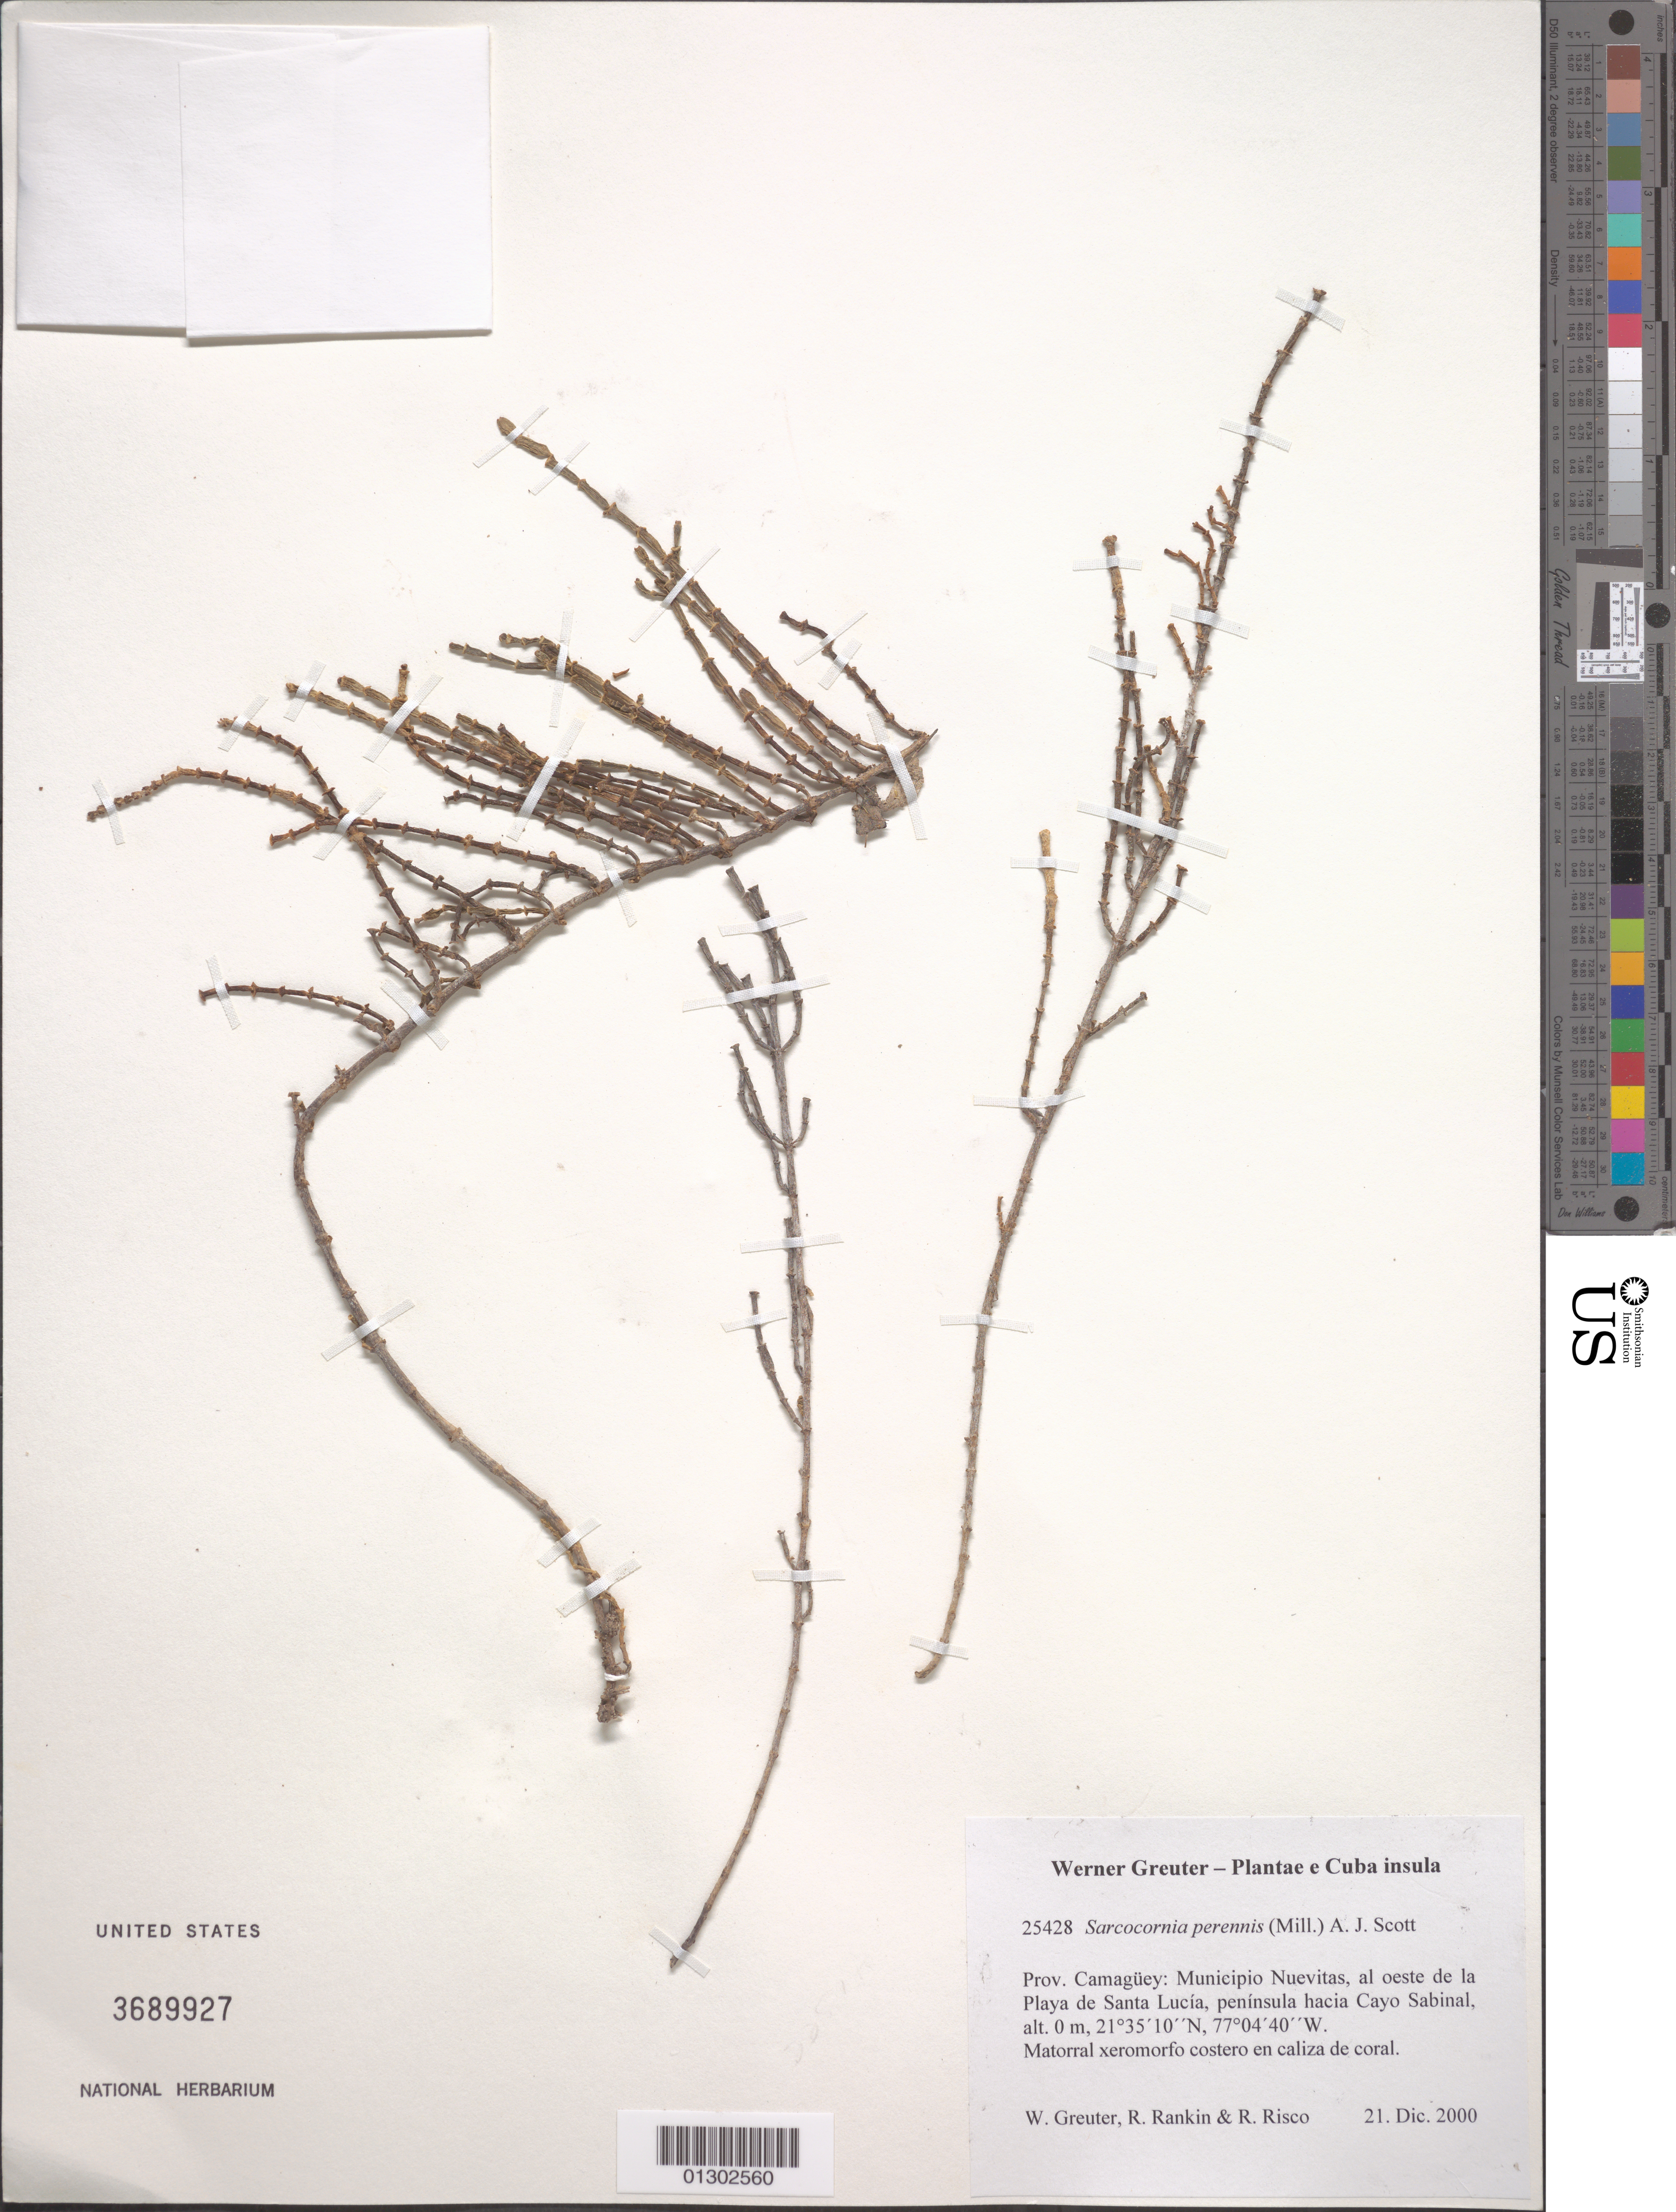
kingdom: Plantae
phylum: Tracheophyta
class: Magnoliopsida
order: Caryophyllales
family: Amaranthaceae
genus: Salicornia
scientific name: Salicornia perennis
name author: Mill.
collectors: W. R. Greuter, R. Rankin Rodriguez & R. Risco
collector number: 25428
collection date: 2000-12-21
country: Cuba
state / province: Camagüey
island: Cuba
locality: Municipio Nuevitas, al oeste de la Playa de Santa Lucía, península hacia Cayo Sabinal.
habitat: Matorral xeromorfo costero en caliza de coral.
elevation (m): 0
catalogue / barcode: US 3689927